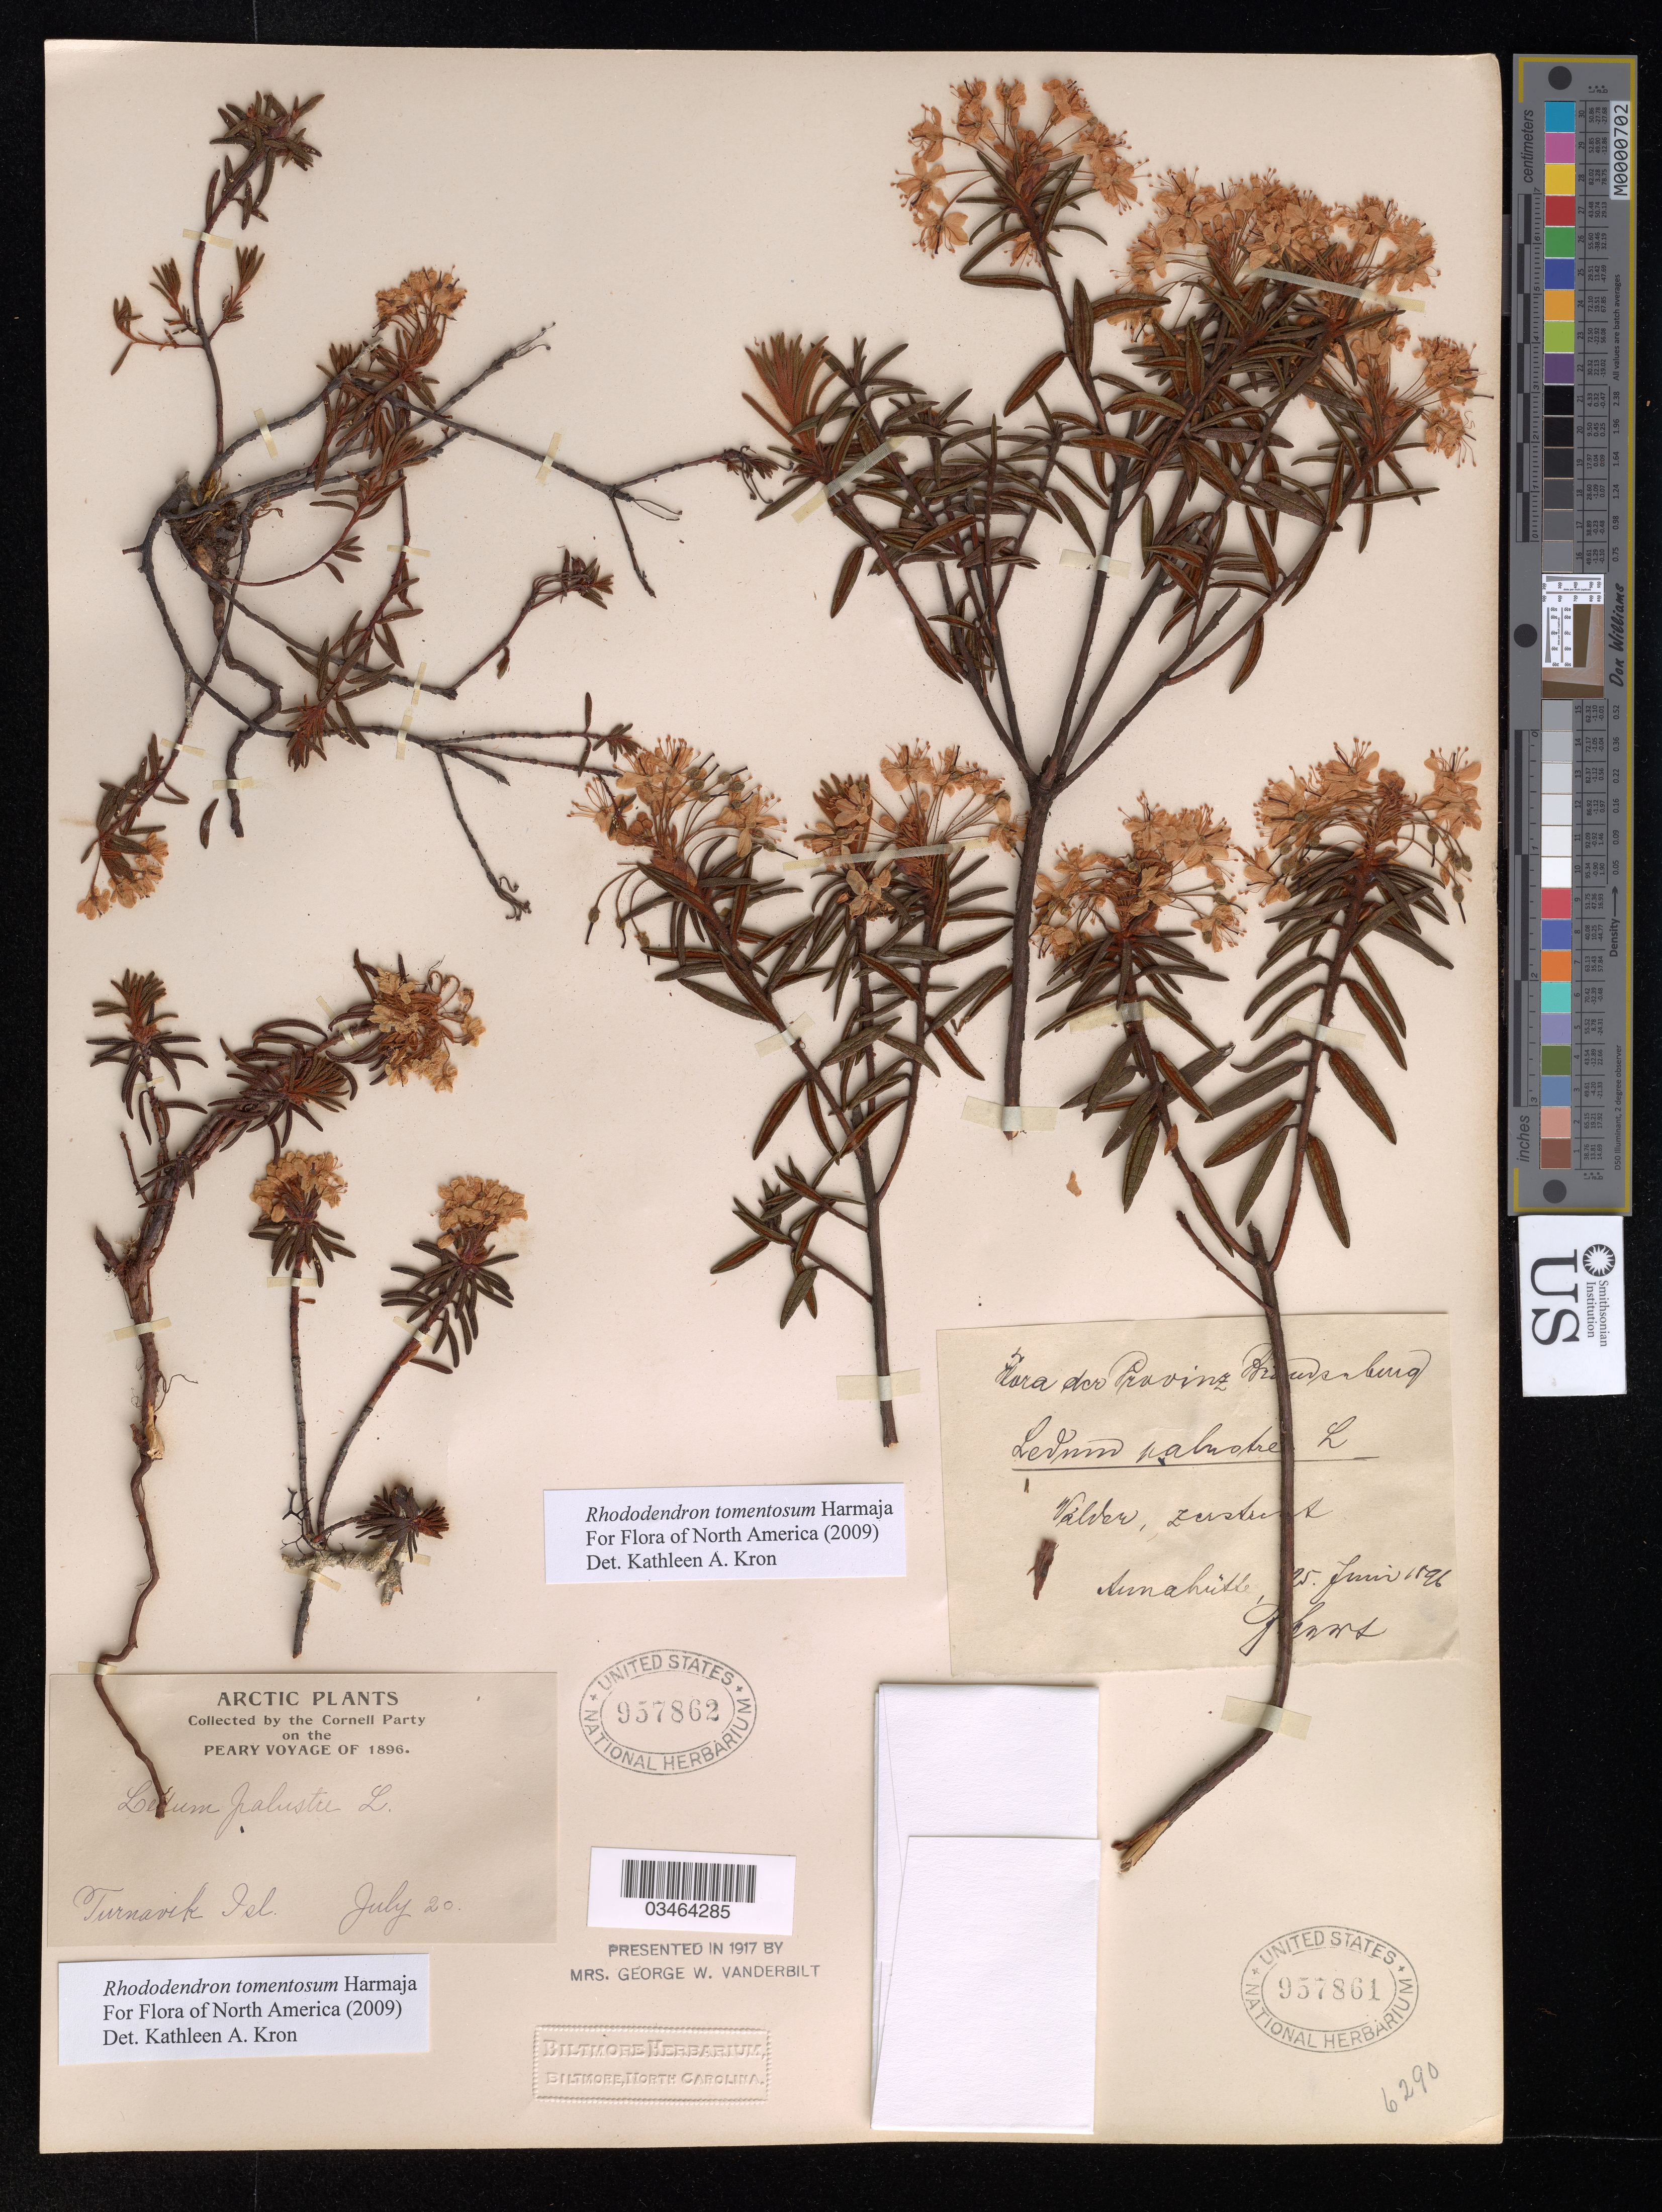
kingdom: Plantae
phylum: Tracheophyta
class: Magnoliopsida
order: Ericales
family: Ericaceae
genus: Rhododendron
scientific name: Rhododendron tomentosum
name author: Harmaja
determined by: Kron, K. A.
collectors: Cornell Party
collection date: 1896-07-20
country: Canada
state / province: Newfoundland and Labrador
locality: Arctic, Peary Voyage, Turnavik Isl.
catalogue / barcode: US 957862